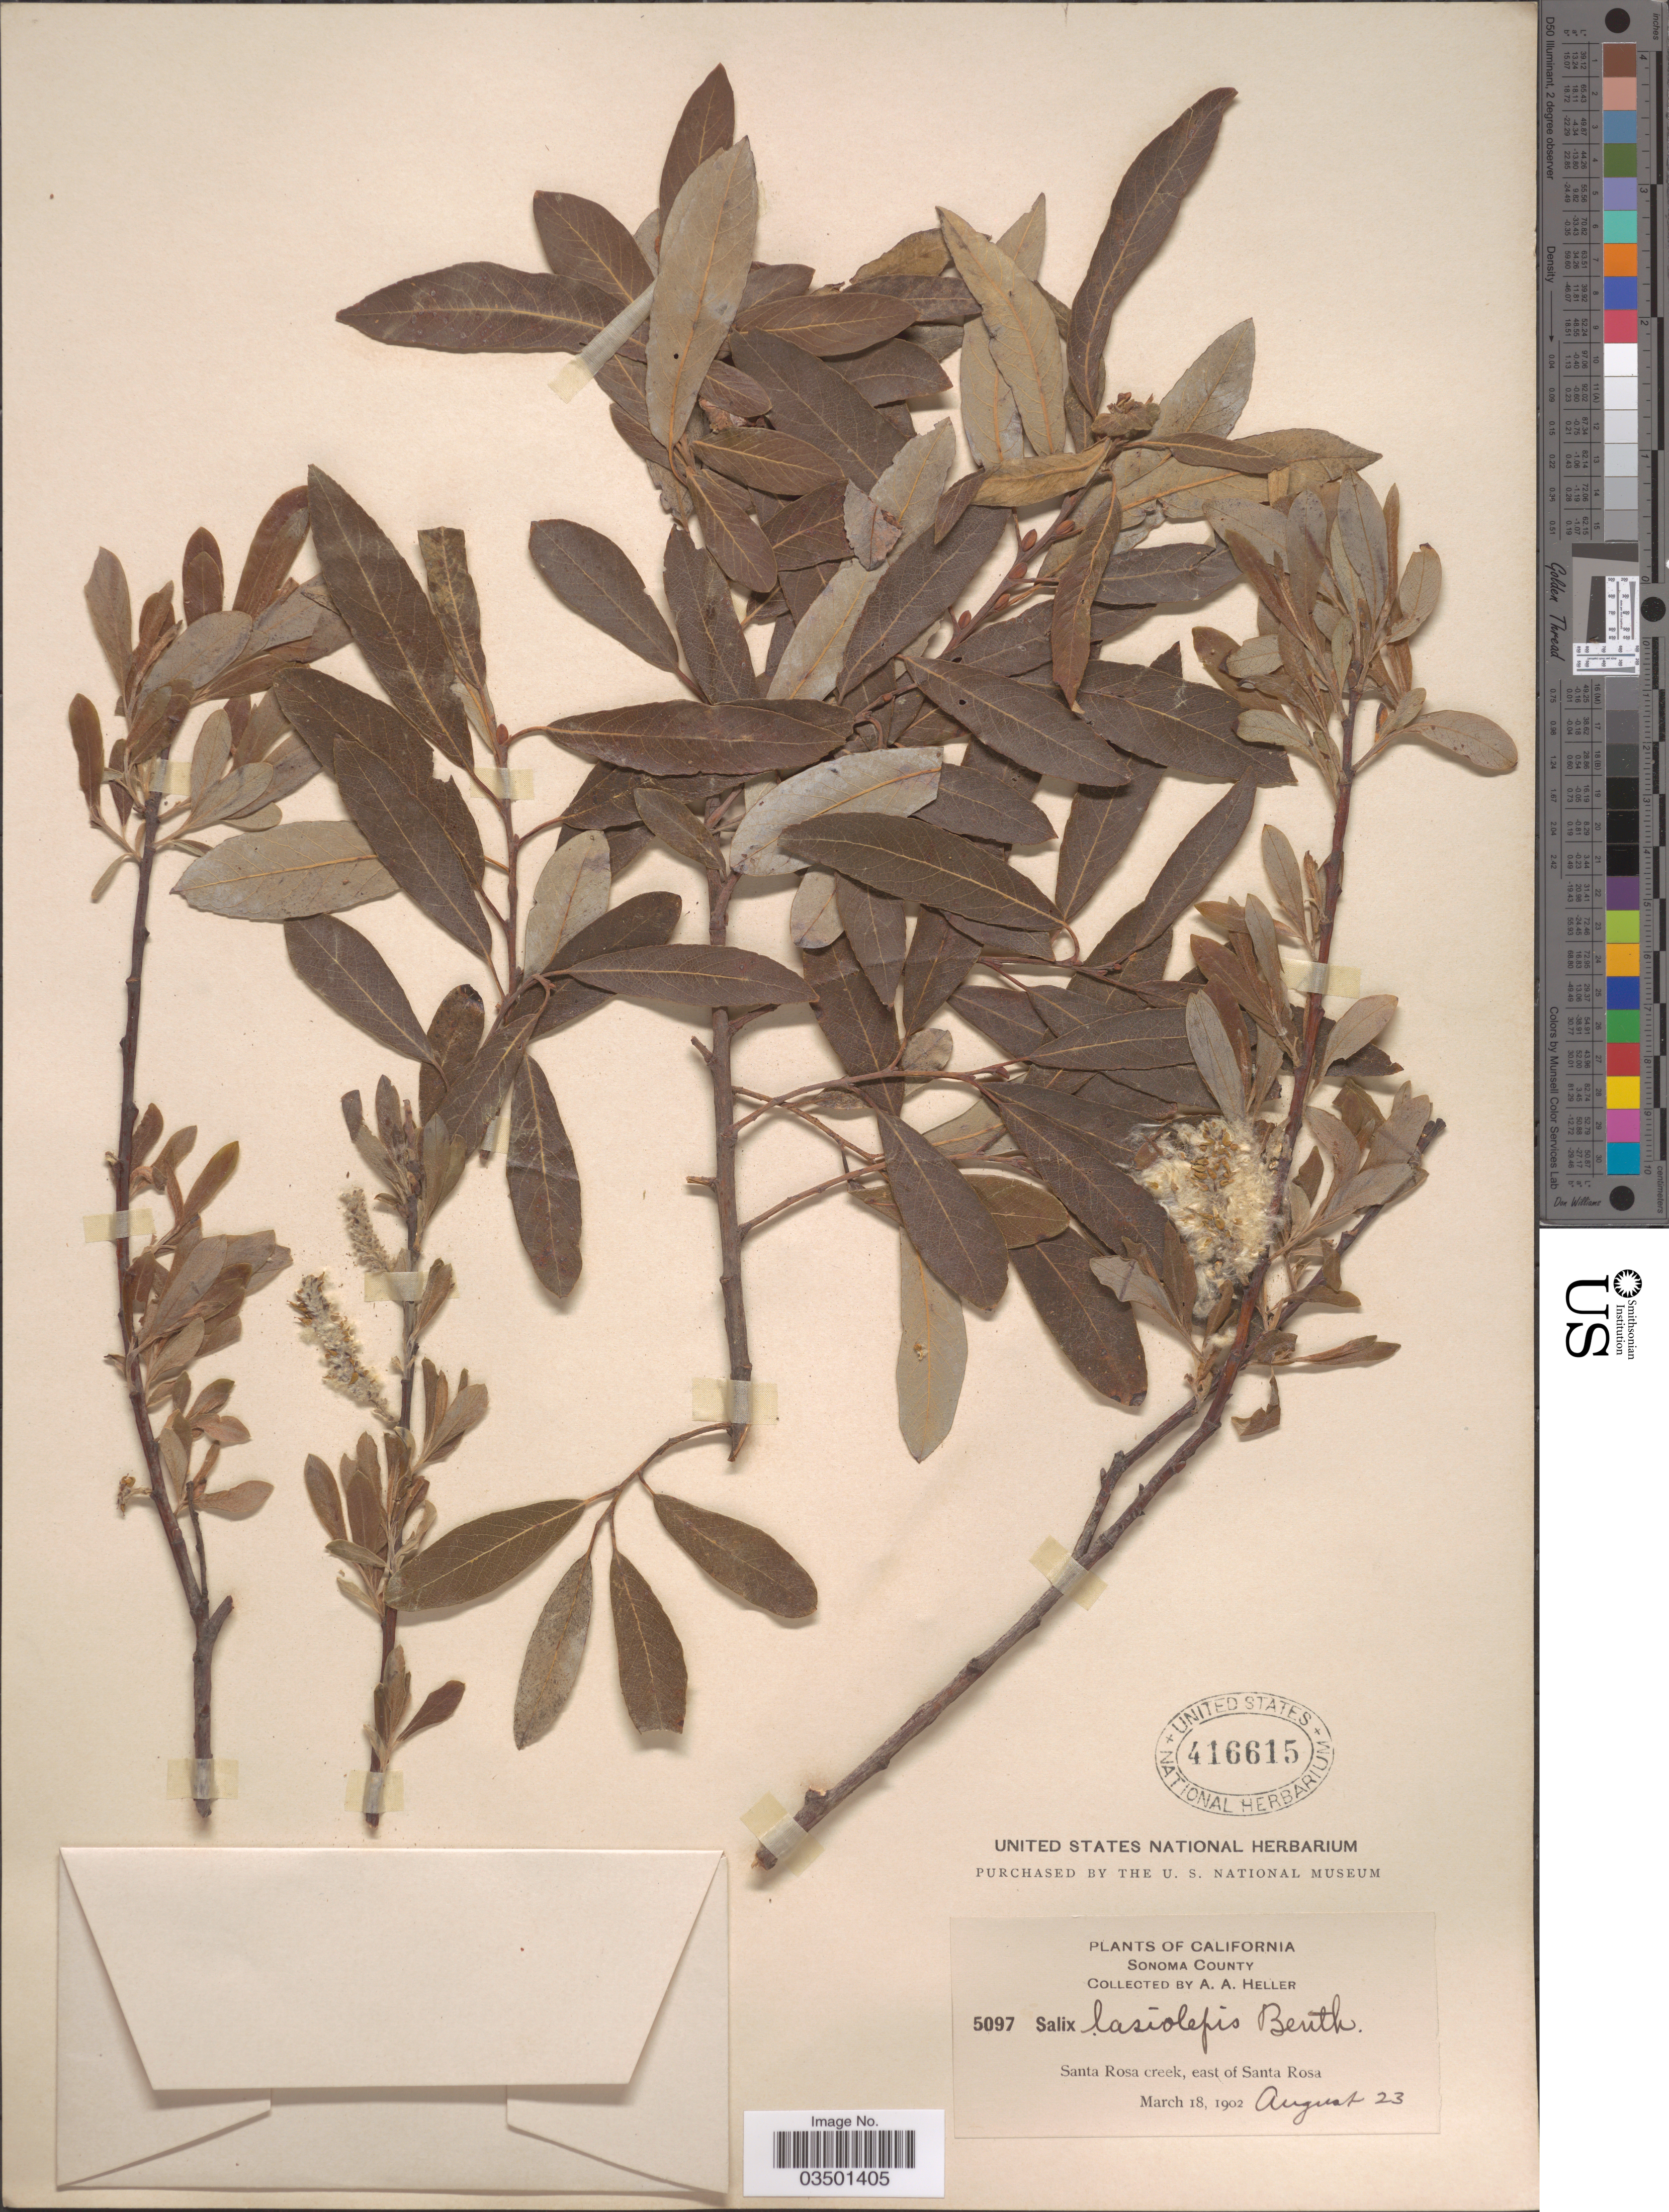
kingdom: Plantae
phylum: Tracheophyta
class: Magnoliopsida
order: Malpighiales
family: Salicaceae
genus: Salix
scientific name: Salix lasiolepis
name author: Benth.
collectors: A. A. Heller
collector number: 5097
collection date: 1902-03-18/1902-08-23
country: United States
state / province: California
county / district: Sonoma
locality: Sonoma County. Santa Rosa creek, east of Santa Rosa.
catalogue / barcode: US 416615